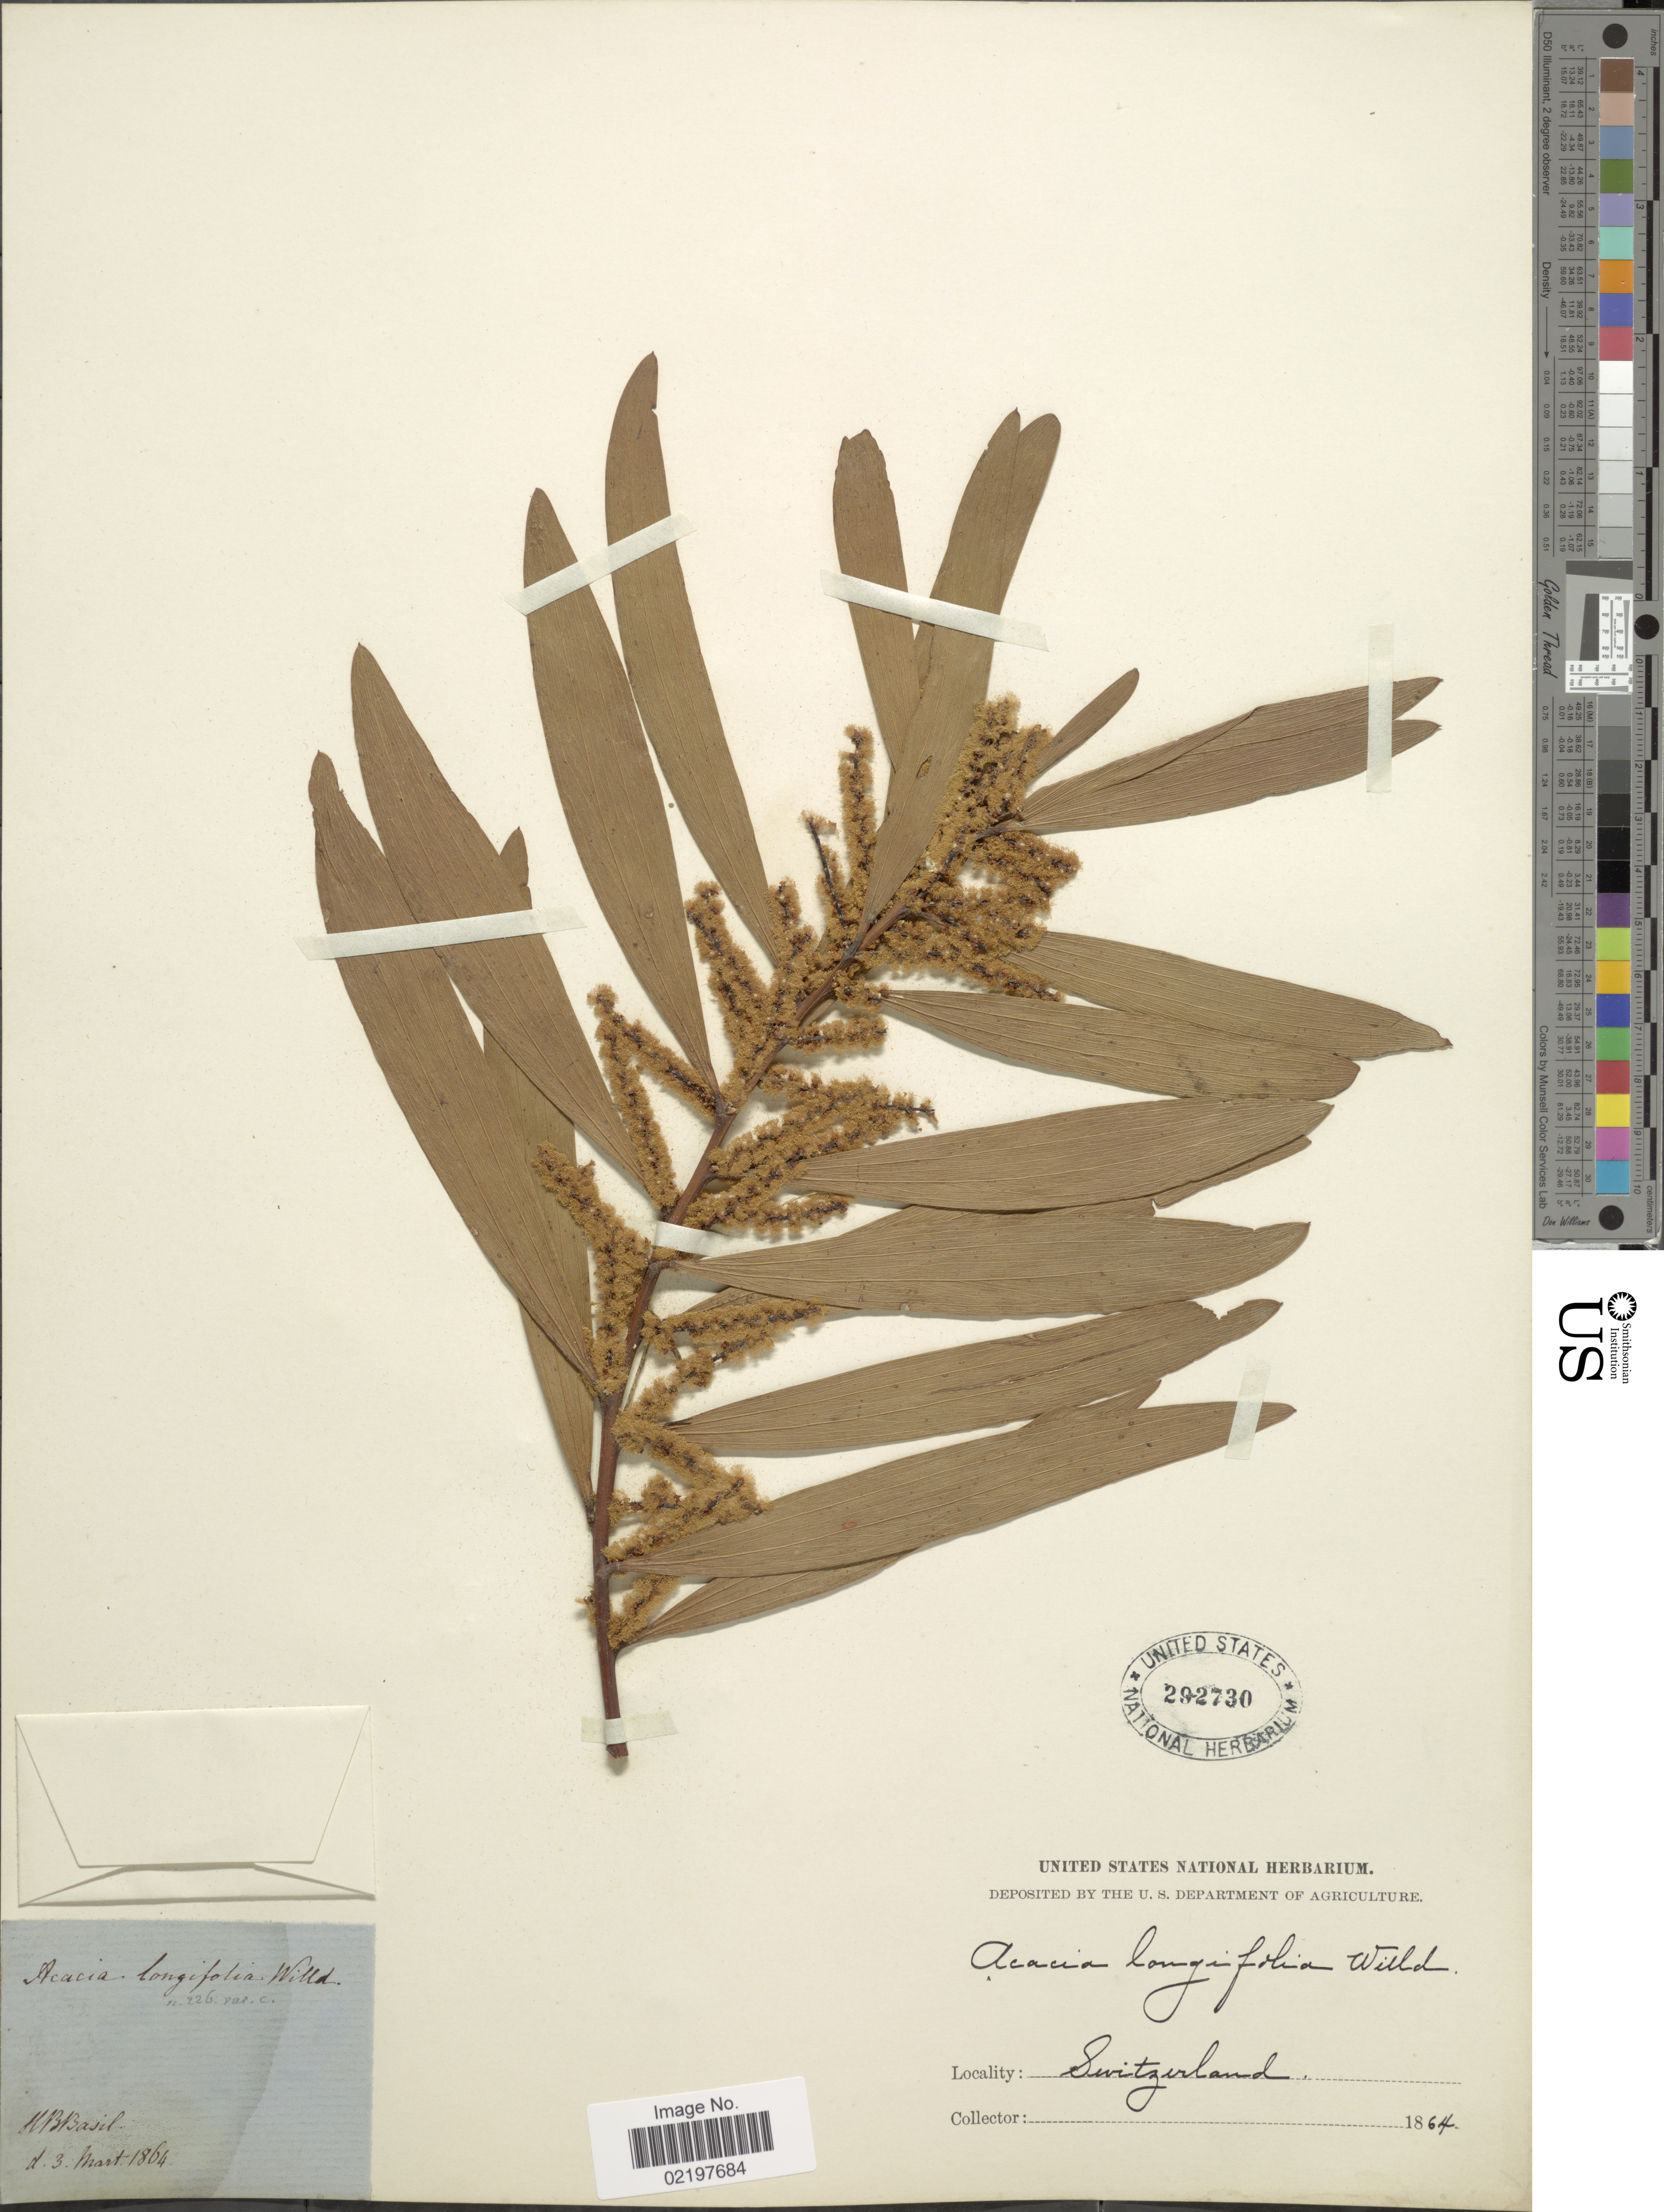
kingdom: Plantae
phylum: Tracheophyta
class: Magnoliopsida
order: Fabales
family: Fabaceae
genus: Acacia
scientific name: Acacia longifolia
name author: (Andrews) Willd.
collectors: H. Basil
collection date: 1864-03-03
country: Switzerland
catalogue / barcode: US 292730